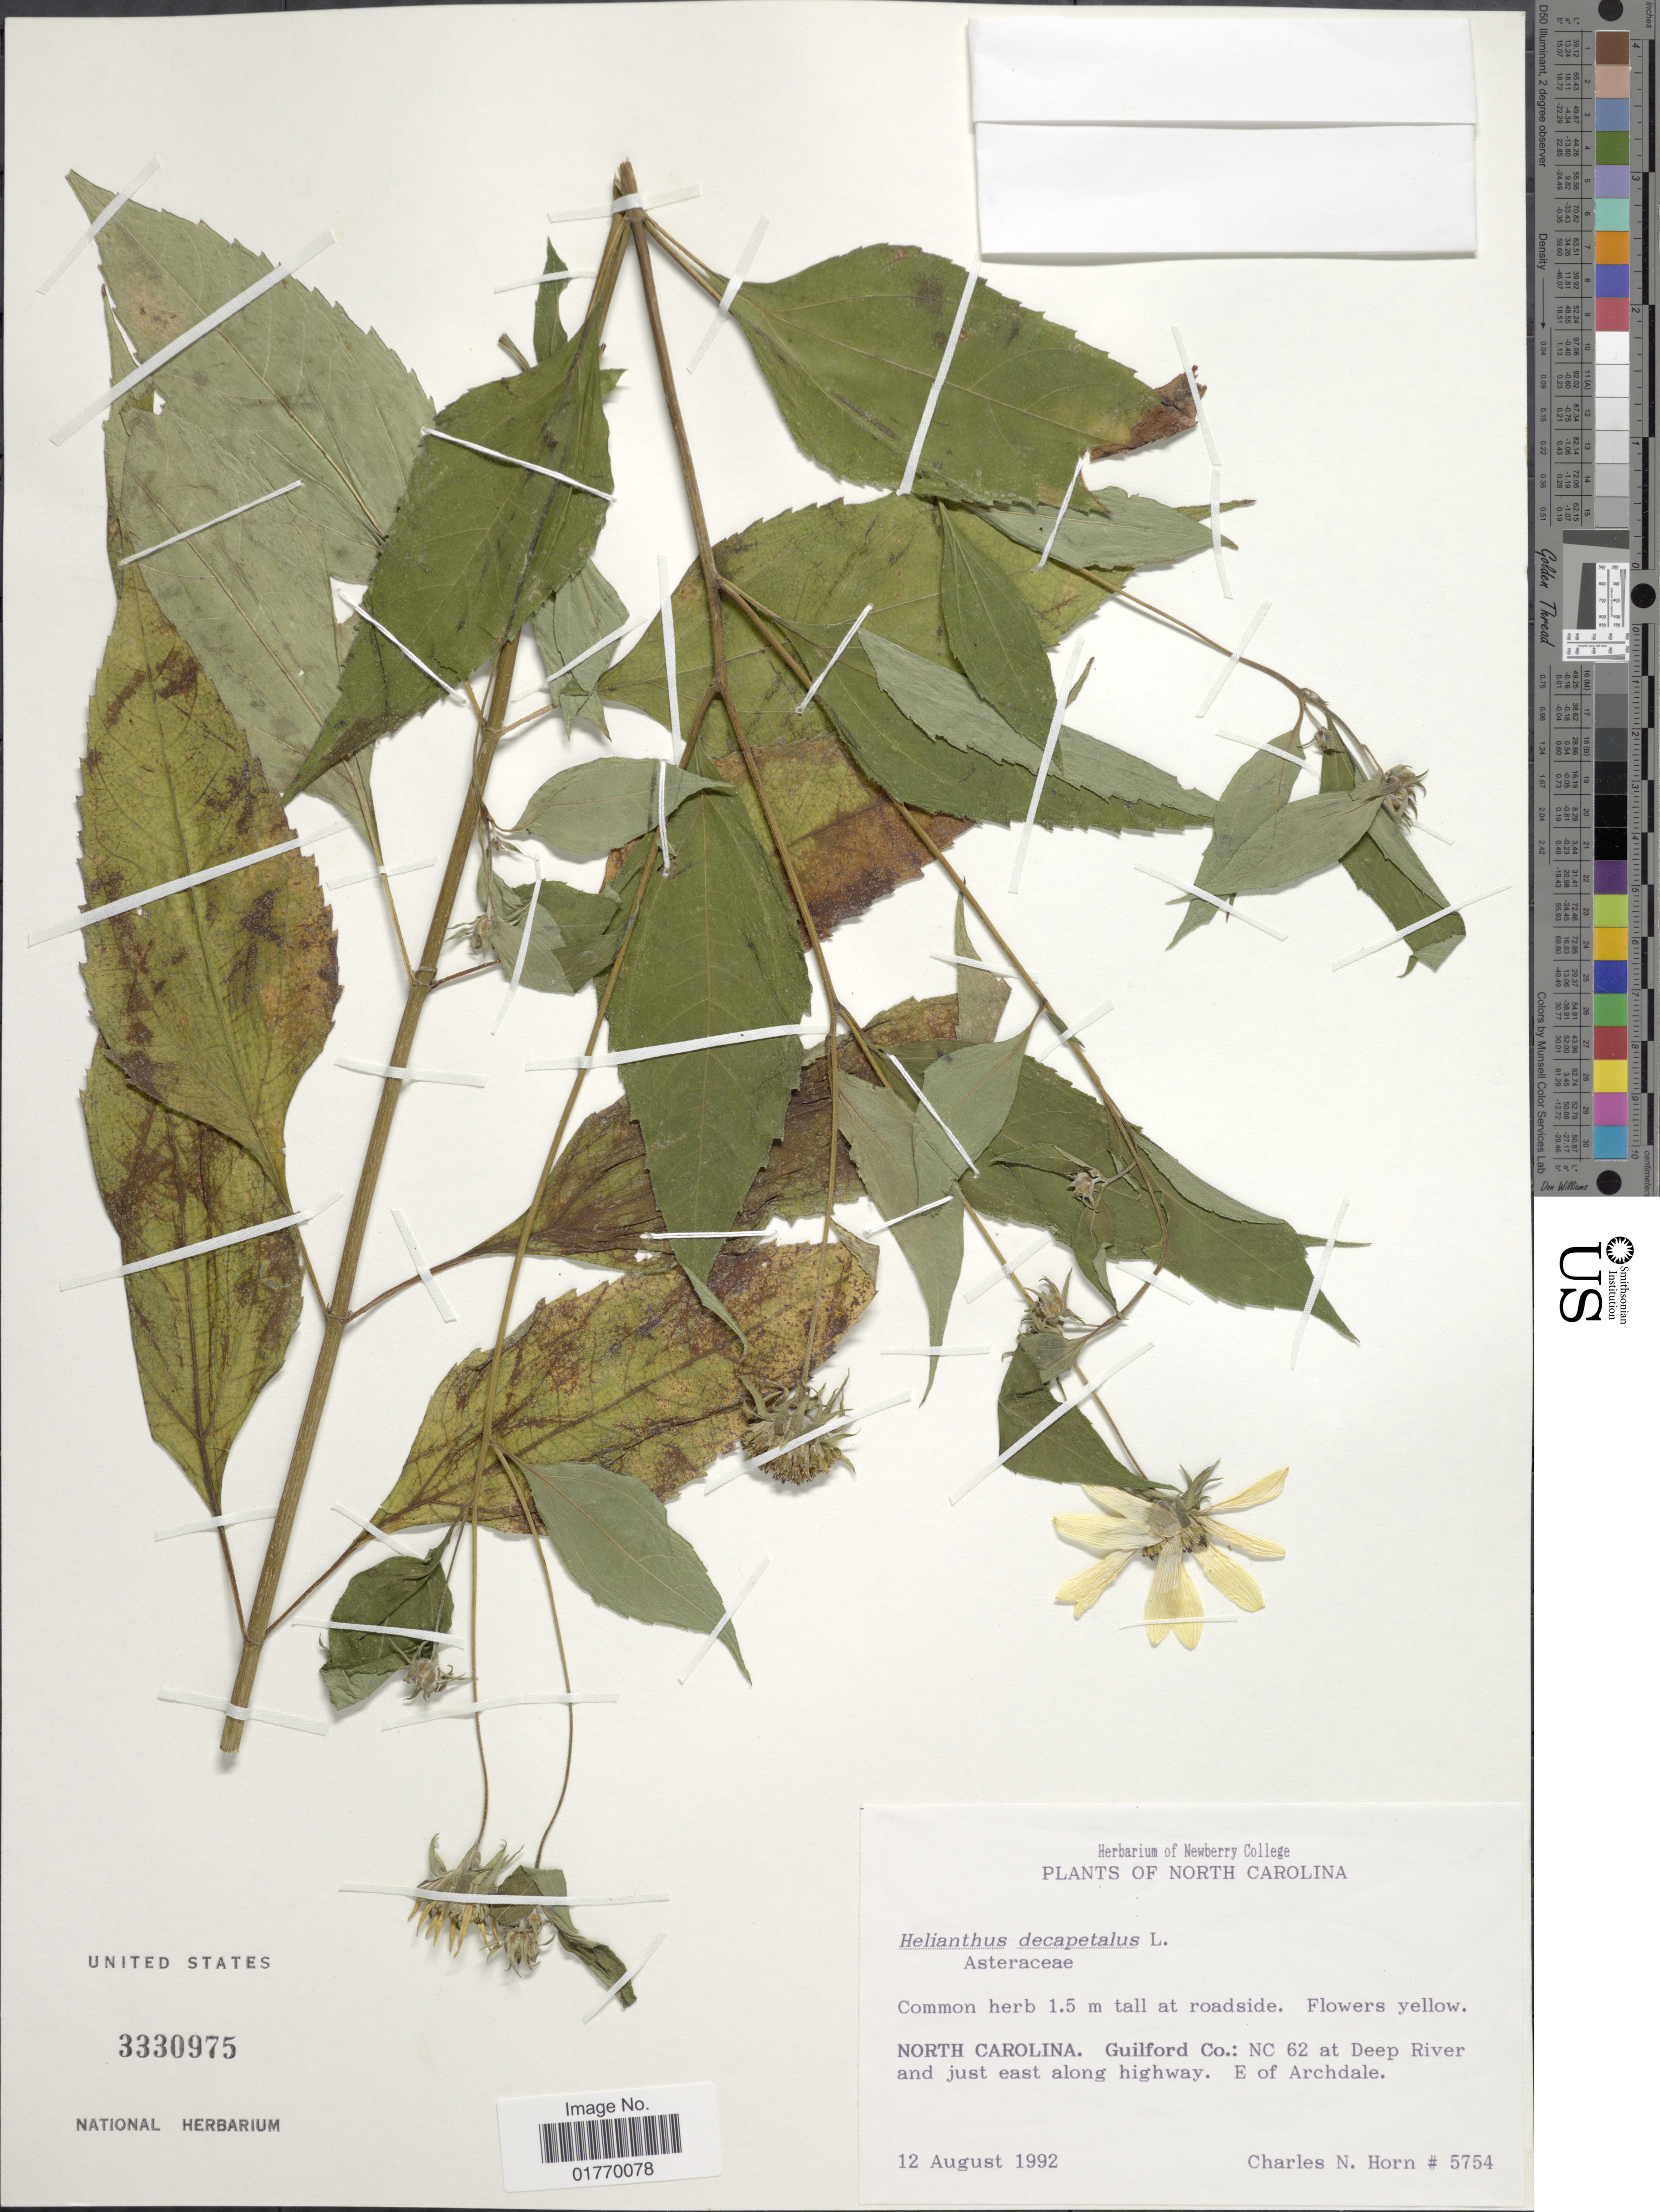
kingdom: Plantae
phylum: Tracheophyta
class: Magnoliopsida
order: Asterales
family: Asteraceae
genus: Helianthus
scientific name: Helianthus decapetalus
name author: L.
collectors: C. N. Horn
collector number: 5754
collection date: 1992-08-12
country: United States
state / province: North Carolina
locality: North Carolina, Guilford Co.: NC 62 at Deep River and just east along highway, E of Archdale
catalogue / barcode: US 3330975